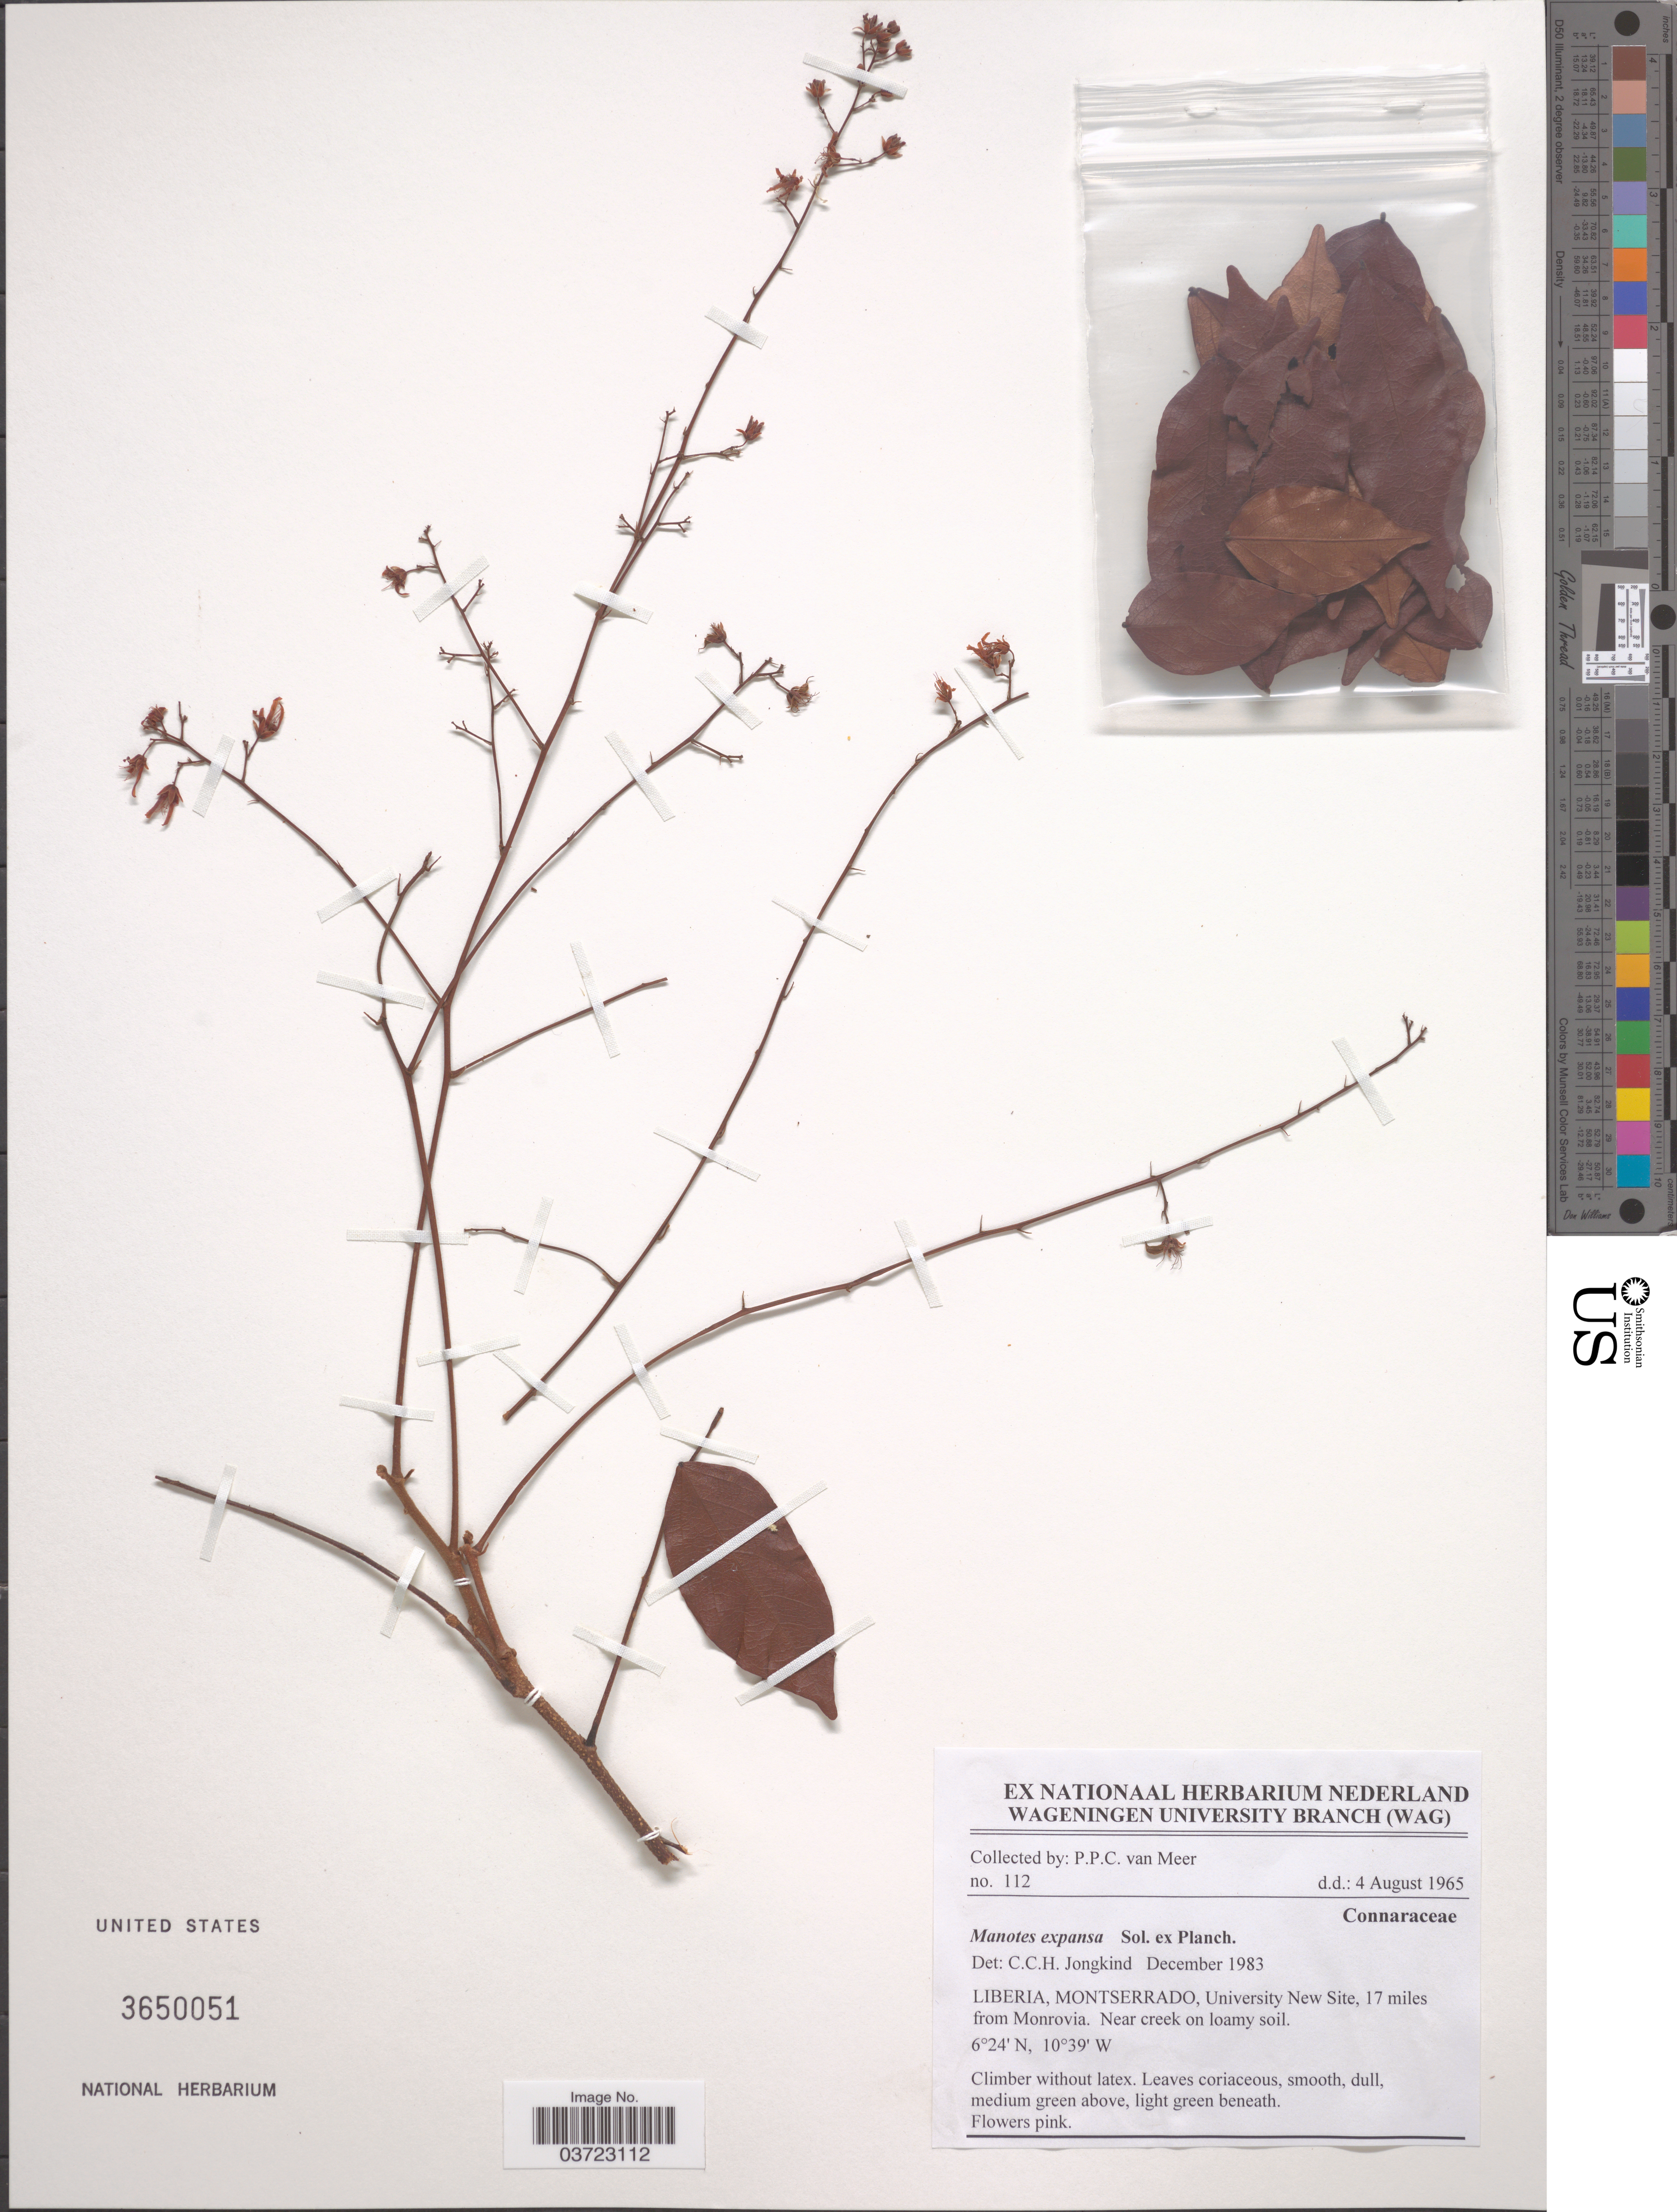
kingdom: Plantae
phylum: Tracheophyta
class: Magnoliopsida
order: Oxalidales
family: Connaraceae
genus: Manotes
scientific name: Manotes expansa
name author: Sol. ex Planch.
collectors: P. Van Meer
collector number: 112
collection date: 1965-08-04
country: Liberia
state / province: Montserrado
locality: University NEw Site, 17 miles from Monrovia. Near creek on loamy soil.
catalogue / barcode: US 3650051